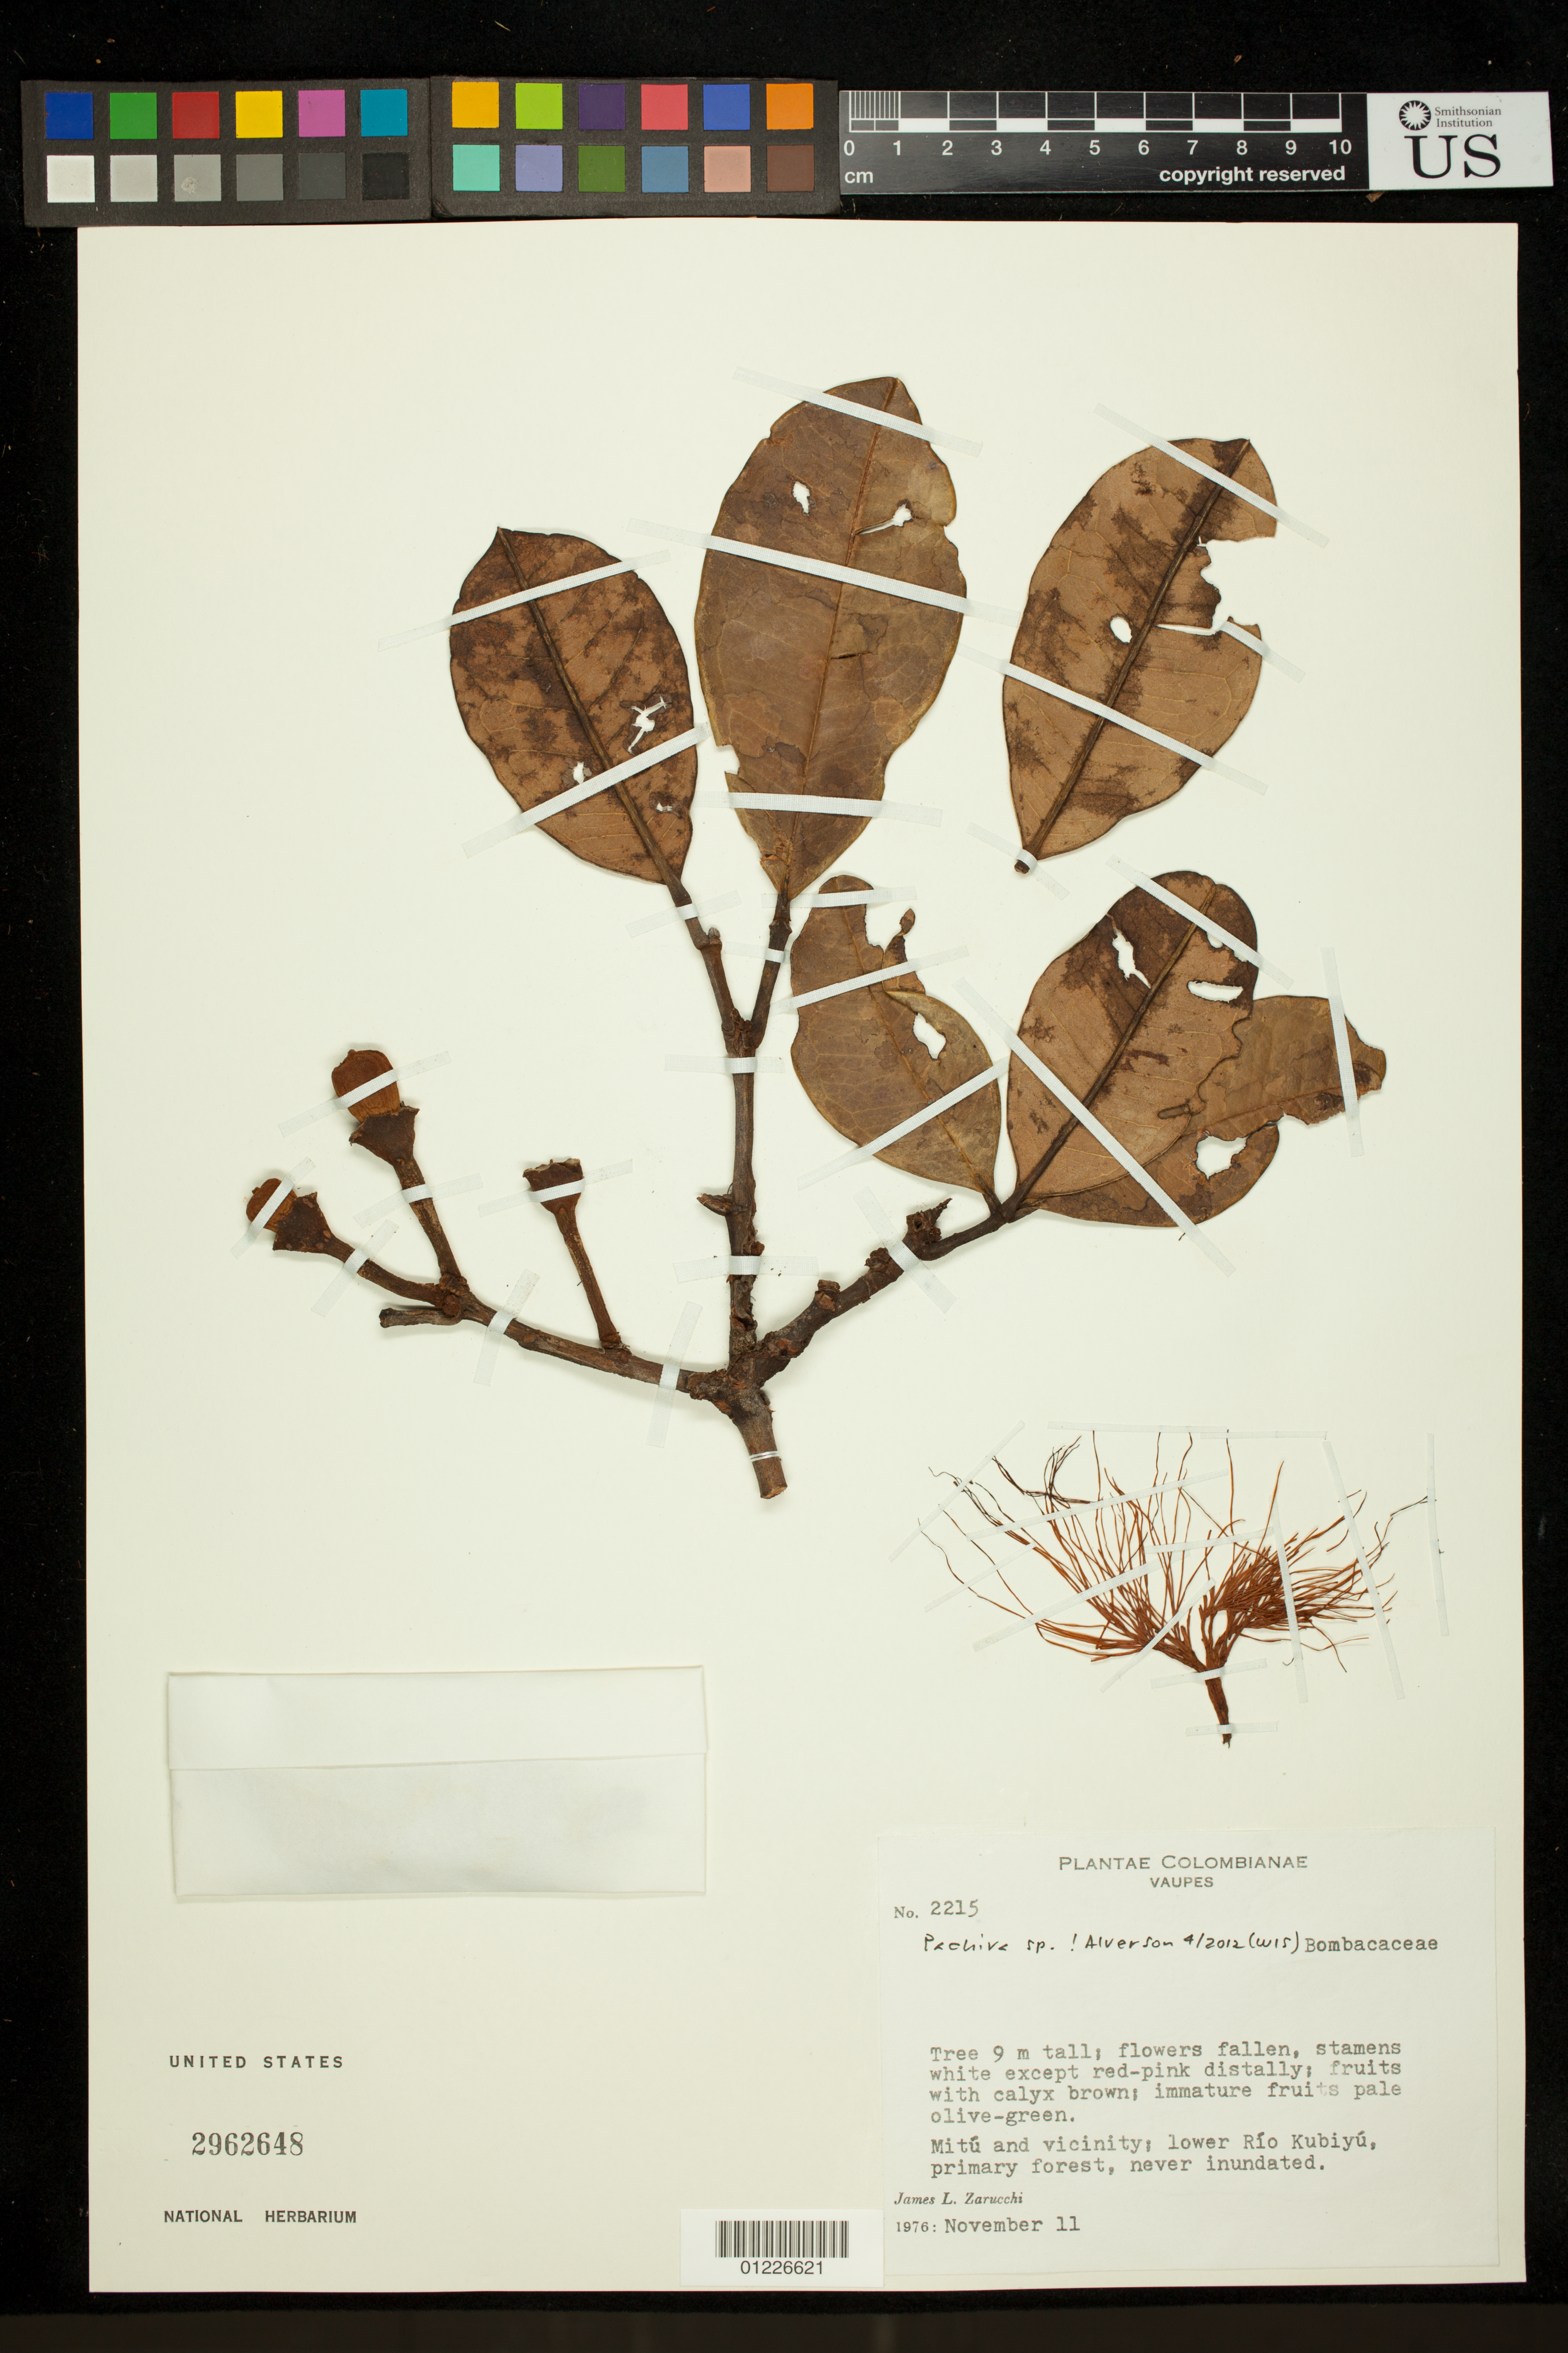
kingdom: Plantae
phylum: Tracheophyta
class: Magnoliopsida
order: Malvales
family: Malvaceae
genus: Pachira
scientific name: Pachira sp.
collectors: J. L. Zarucchi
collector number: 2215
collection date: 1976-11-11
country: Colombia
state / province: Vaupés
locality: Mit· and vicinity; lower Rio Kubiy·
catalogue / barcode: US 2962648